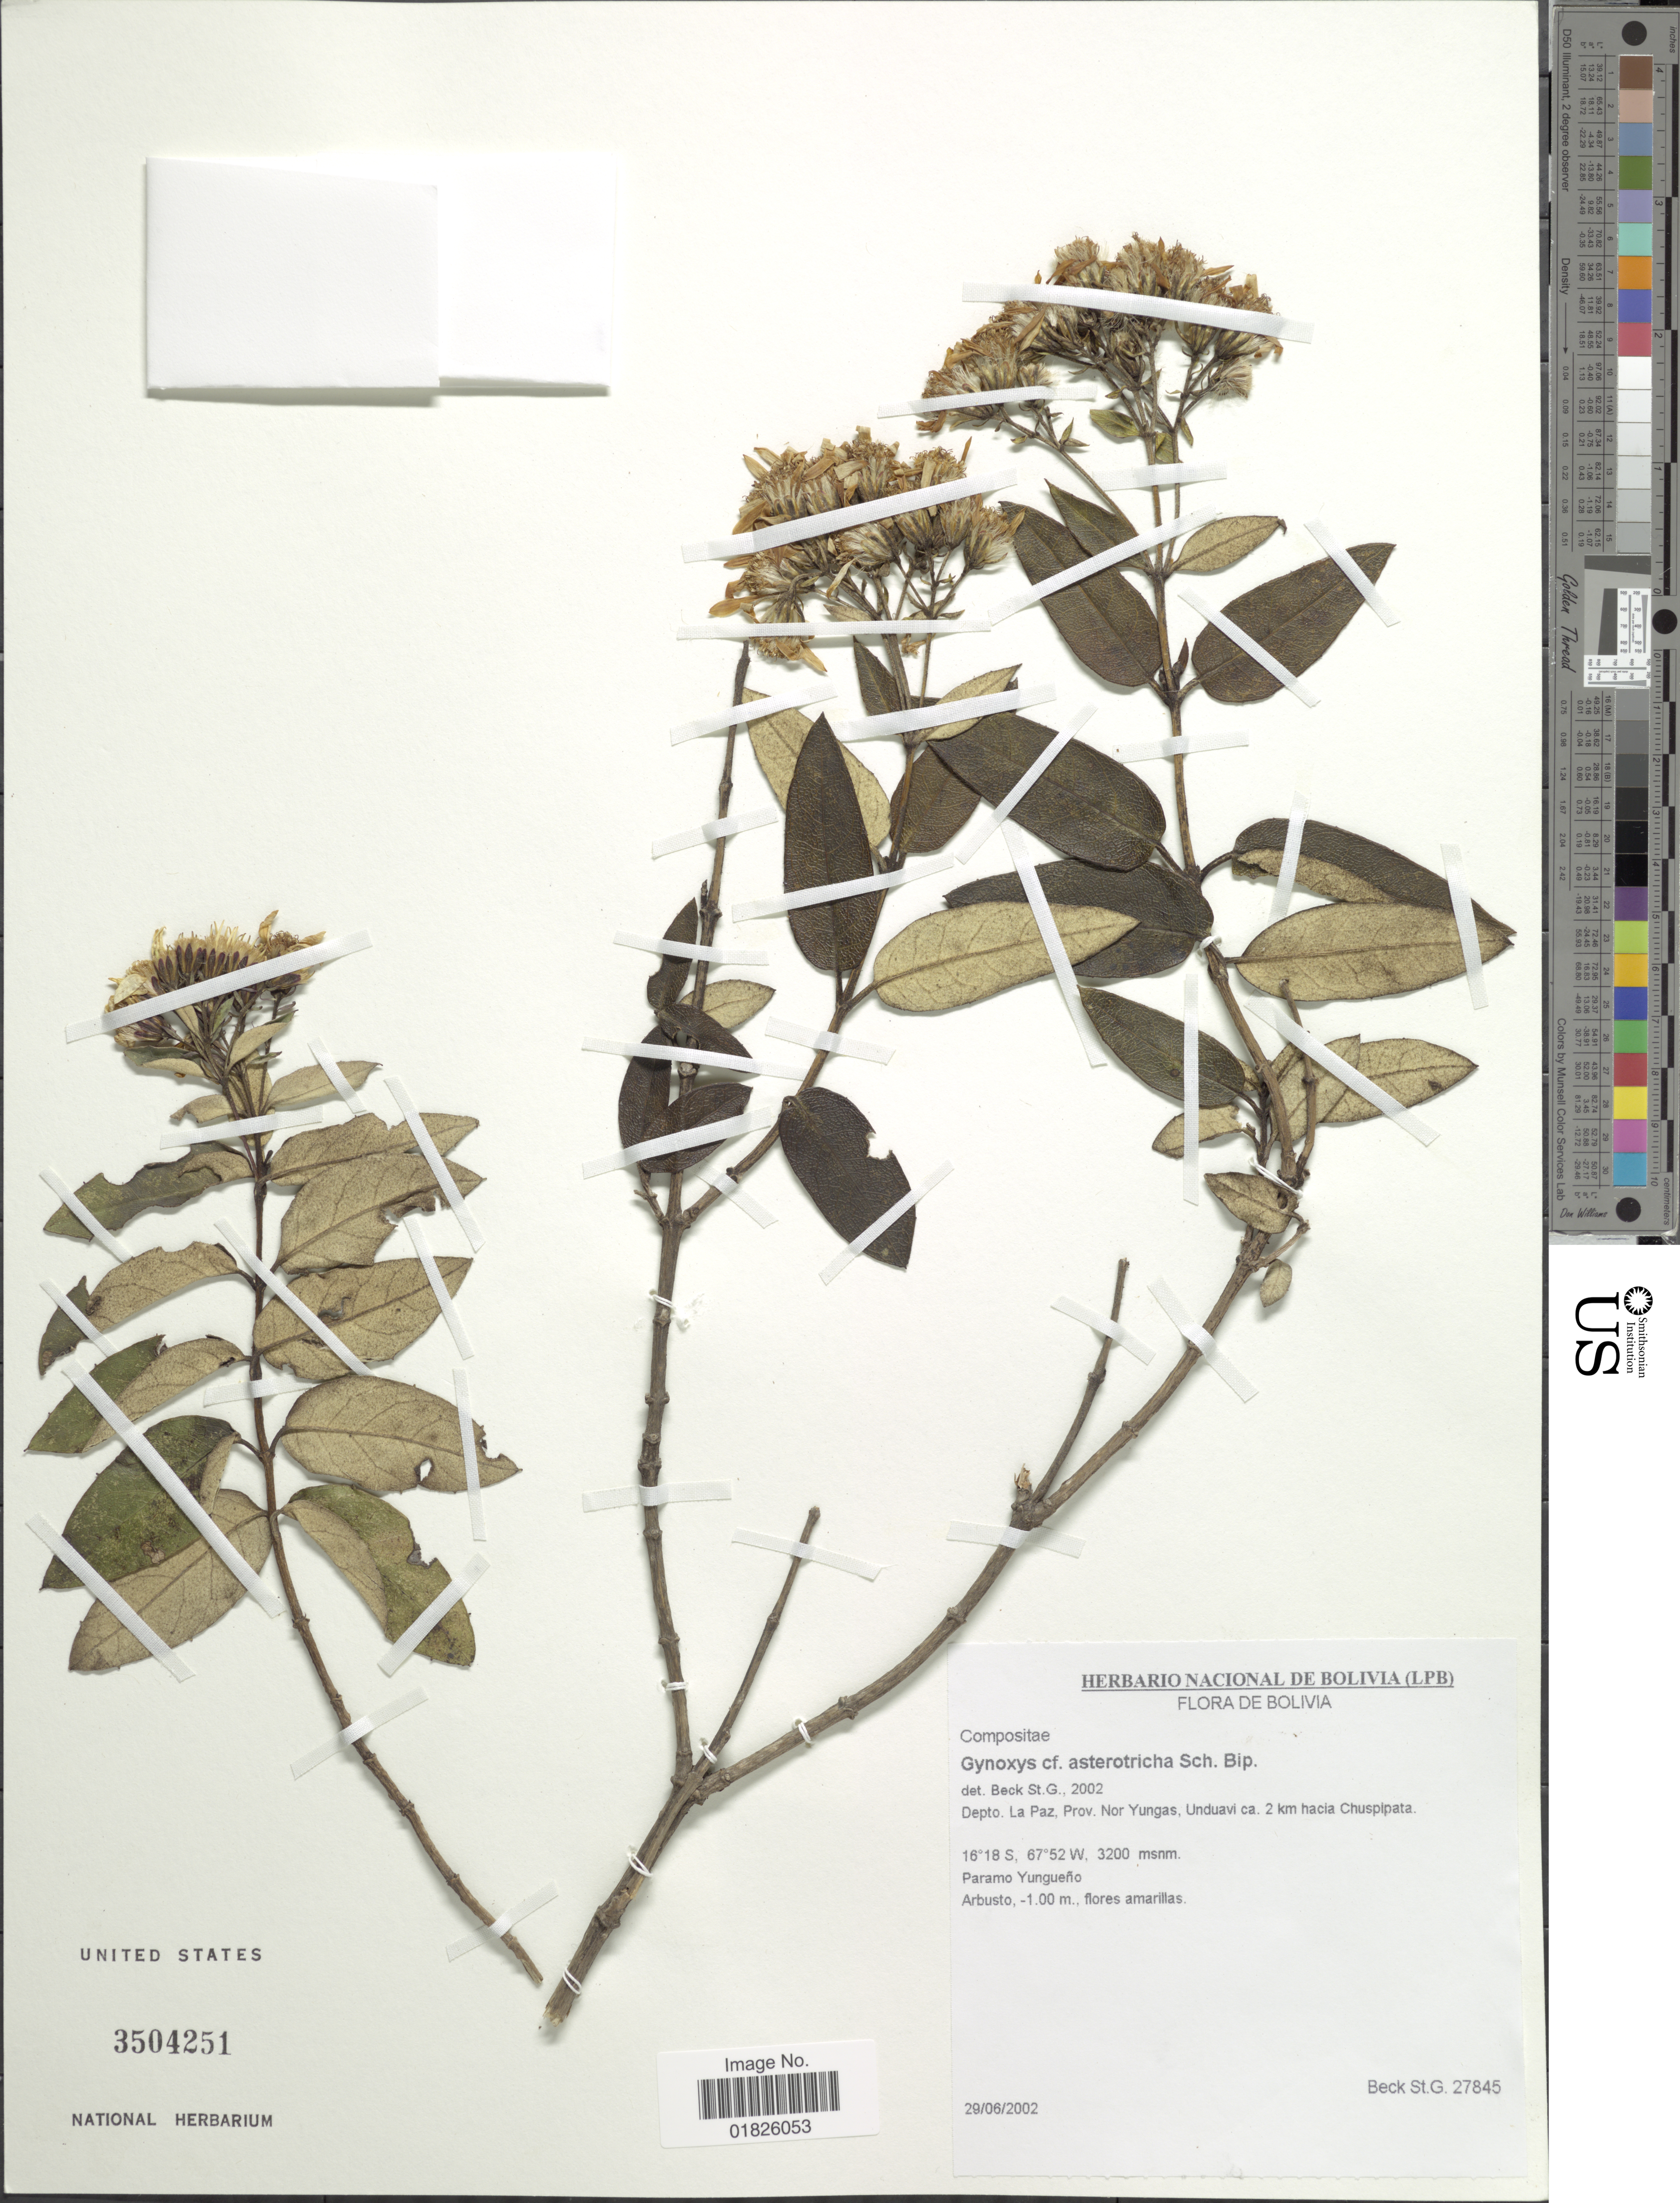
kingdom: Plantae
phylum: Tracheophyta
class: Magnoliopsida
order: Asterales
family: Asteraceae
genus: Gynoxys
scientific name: Gynoxys asterotricha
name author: Sch. Bip.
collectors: S. G. Beck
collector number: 27845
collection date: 2002-06-29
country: Bolivia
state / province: La Paz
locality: Prov. Nor Yungas, Unduavi ca. 2 km hacia Chuspipata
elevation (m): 3200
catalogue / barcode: US 3504251